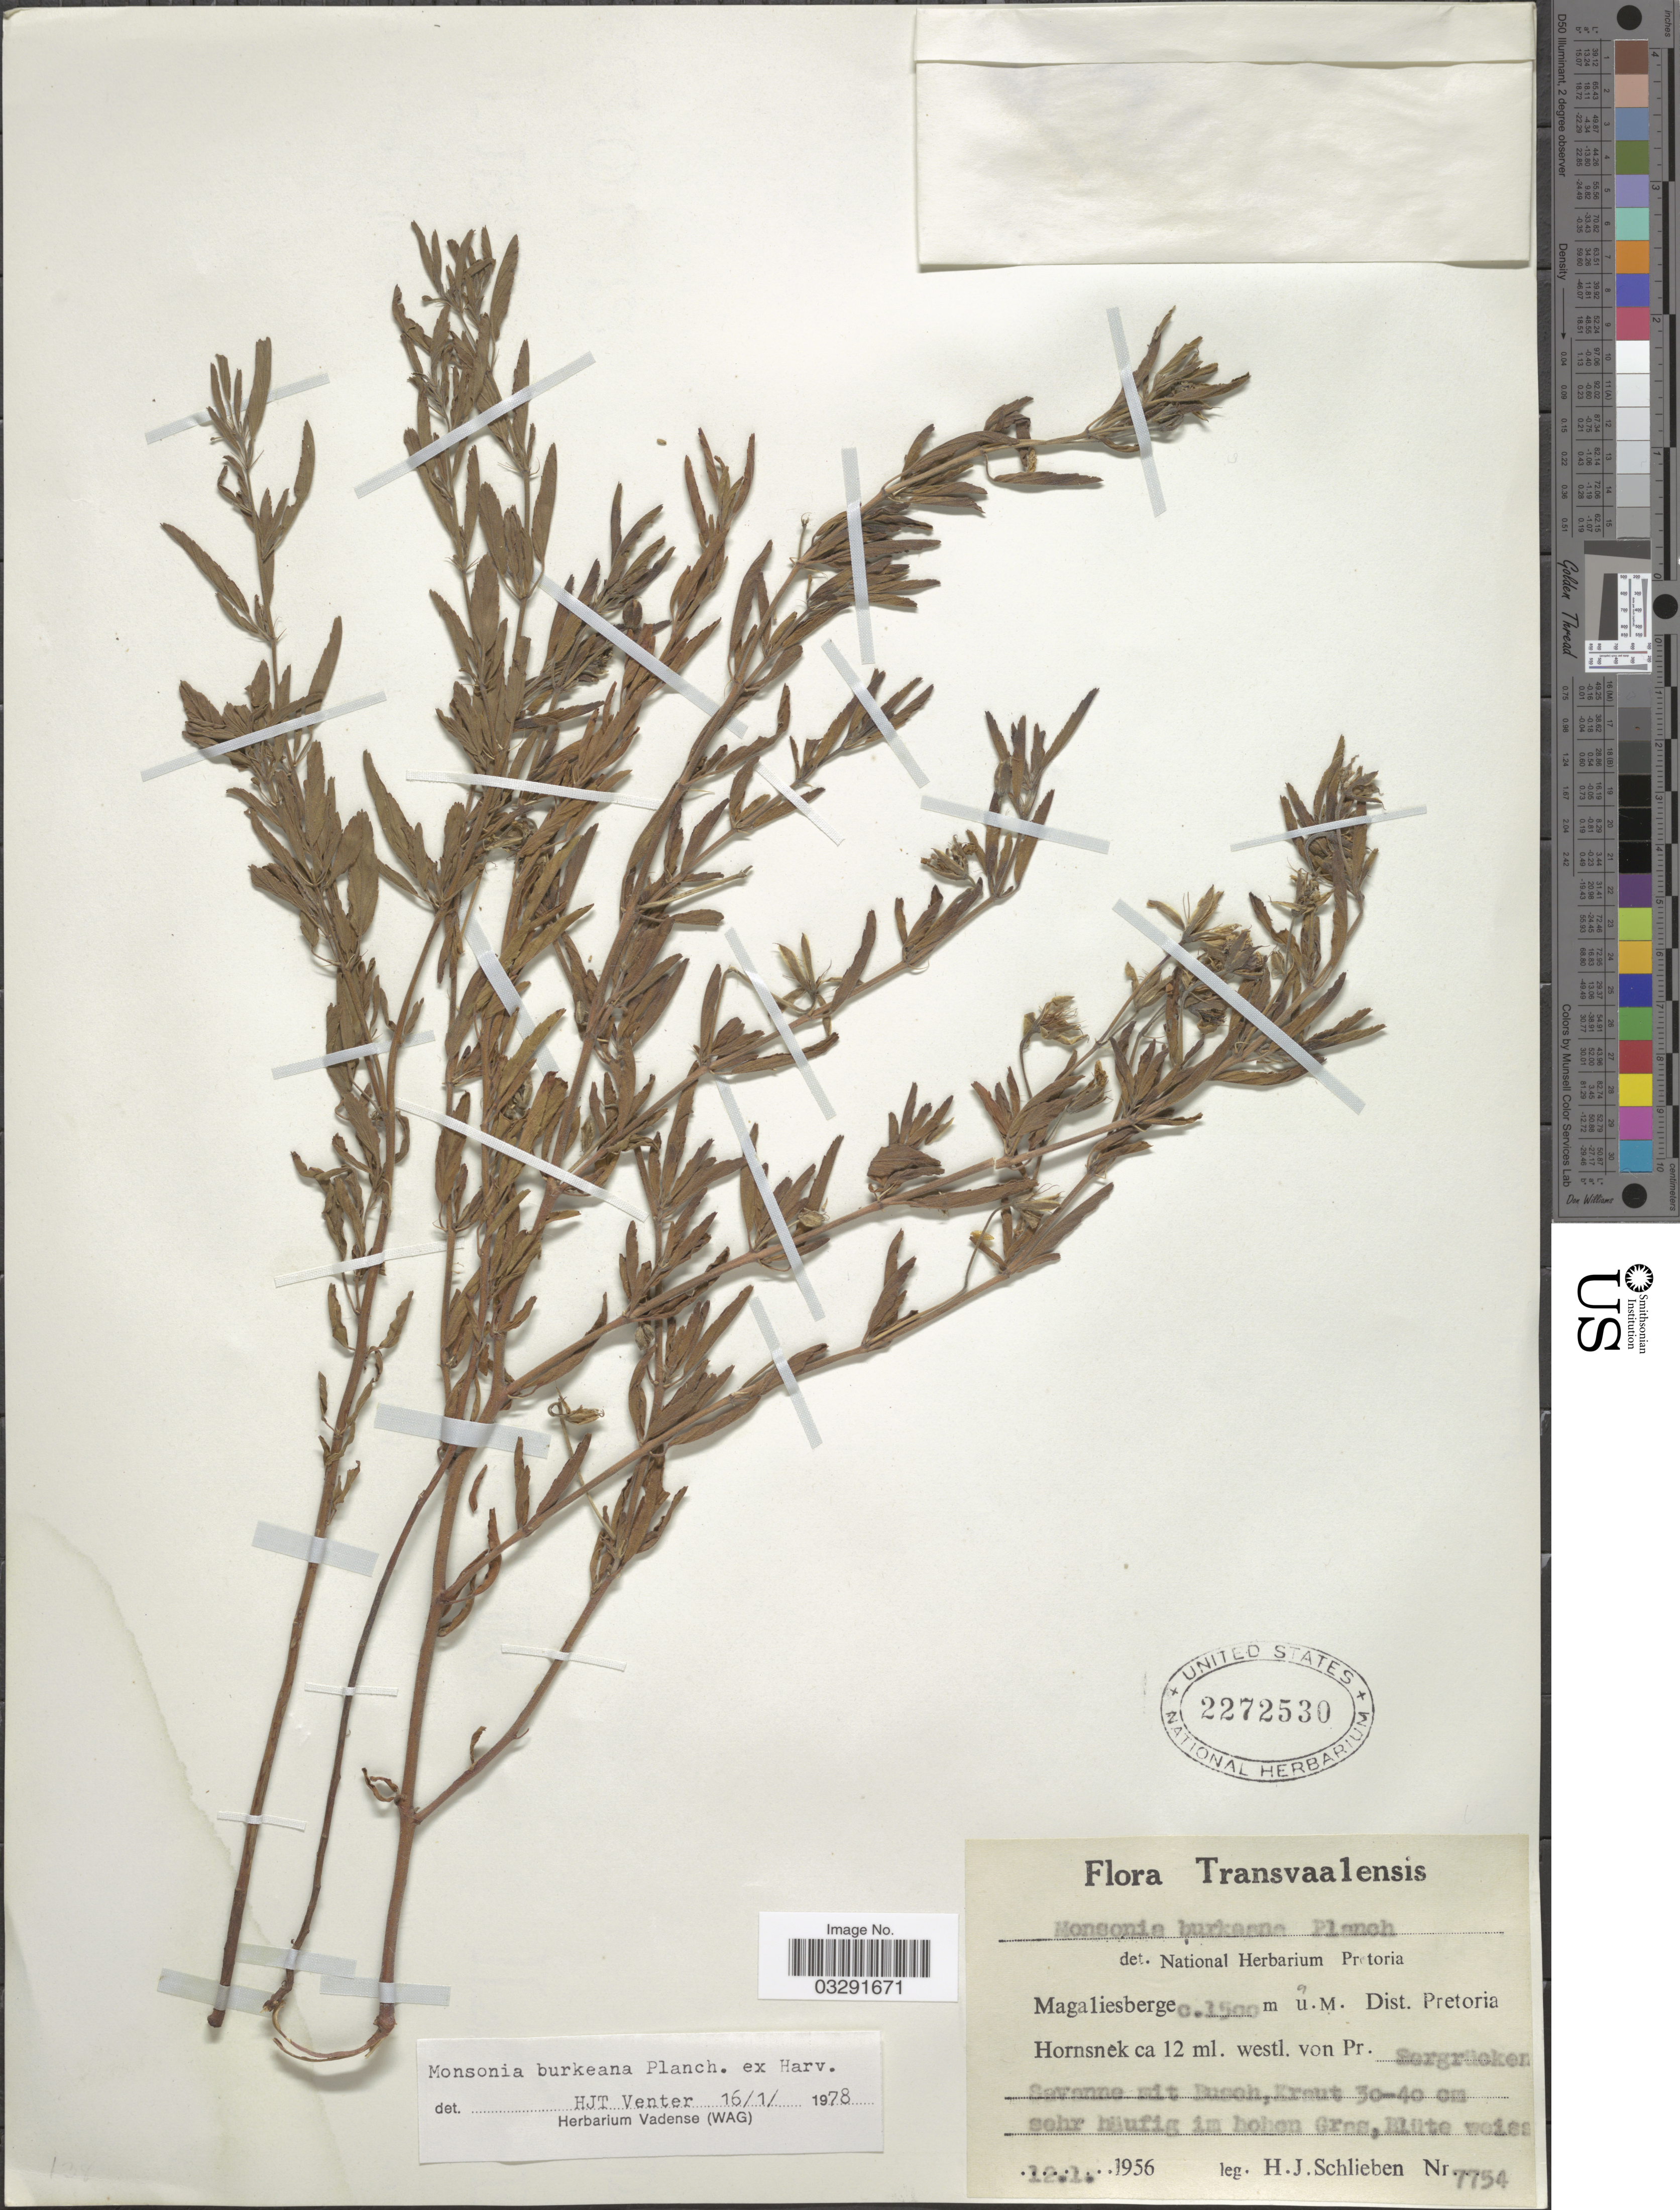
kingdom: Plantae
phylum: Tracheophyta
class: Magnoliopsida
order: Geraniales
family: Geraniaceae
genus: Monsonia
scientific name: Monsonia burkeana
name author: Planch. ex Harv.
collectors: H. J. Schlieben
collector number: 7754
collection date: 1956-01-12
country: South Africa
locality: Transvaalensis. Magaliesberge. Dist. Pretoria. Hornsnek ca 12 ml. westl. von Pr. Sergrücken.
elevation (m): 1500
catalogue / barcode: US 2272530